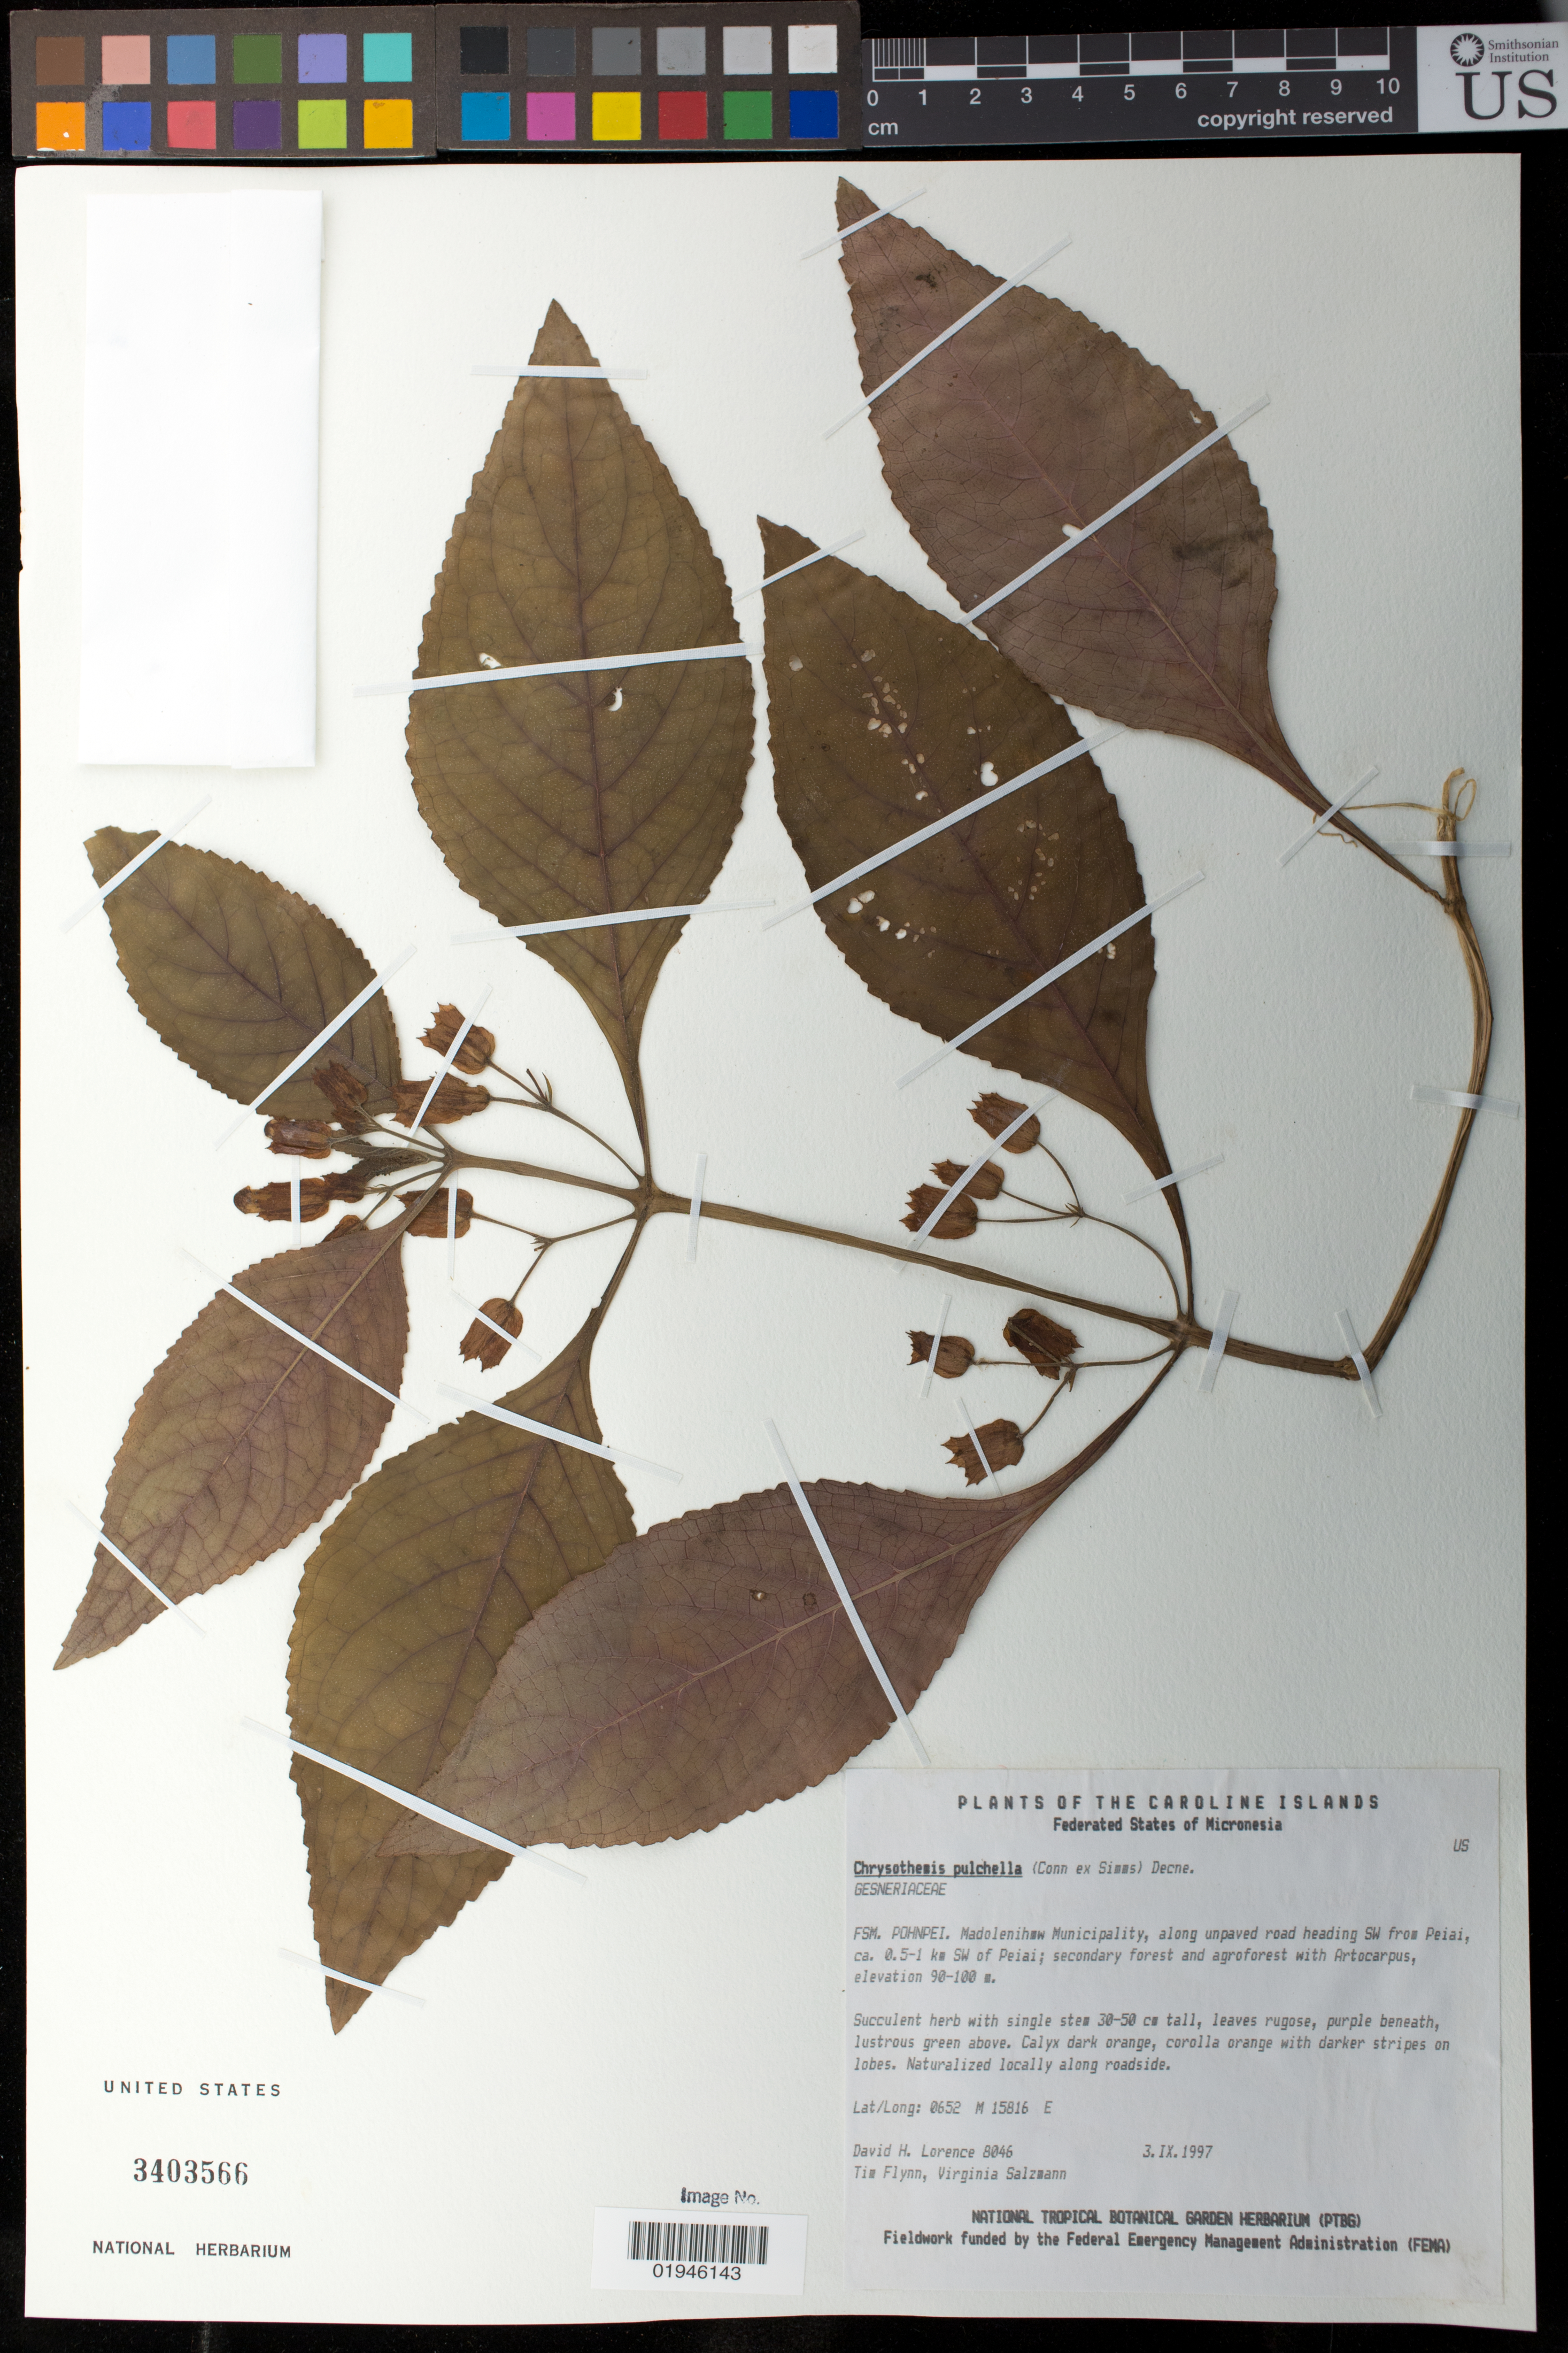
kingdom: Plantae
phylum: Tracheophyta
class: Magnoliopsida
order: Lamiales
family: Gesneriaceae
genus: Chrysothemis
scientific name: Chrysothemis pulchella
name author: (Donn ex Sims) Decne.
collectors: D. Lorence, T. Flynn & V. Salzmann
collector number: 8046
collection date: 1997-09-03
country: Micronesia, Federated States of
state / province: Pohnpei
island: Pohnpei [Ponape]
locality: Madolenihmw Municipality, along unpaved road heading SW of Peiai, ca. 0.5-1 km SW of Peiai.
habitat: Secondary forest and agroforest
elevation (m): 90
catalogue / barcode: US 3403566